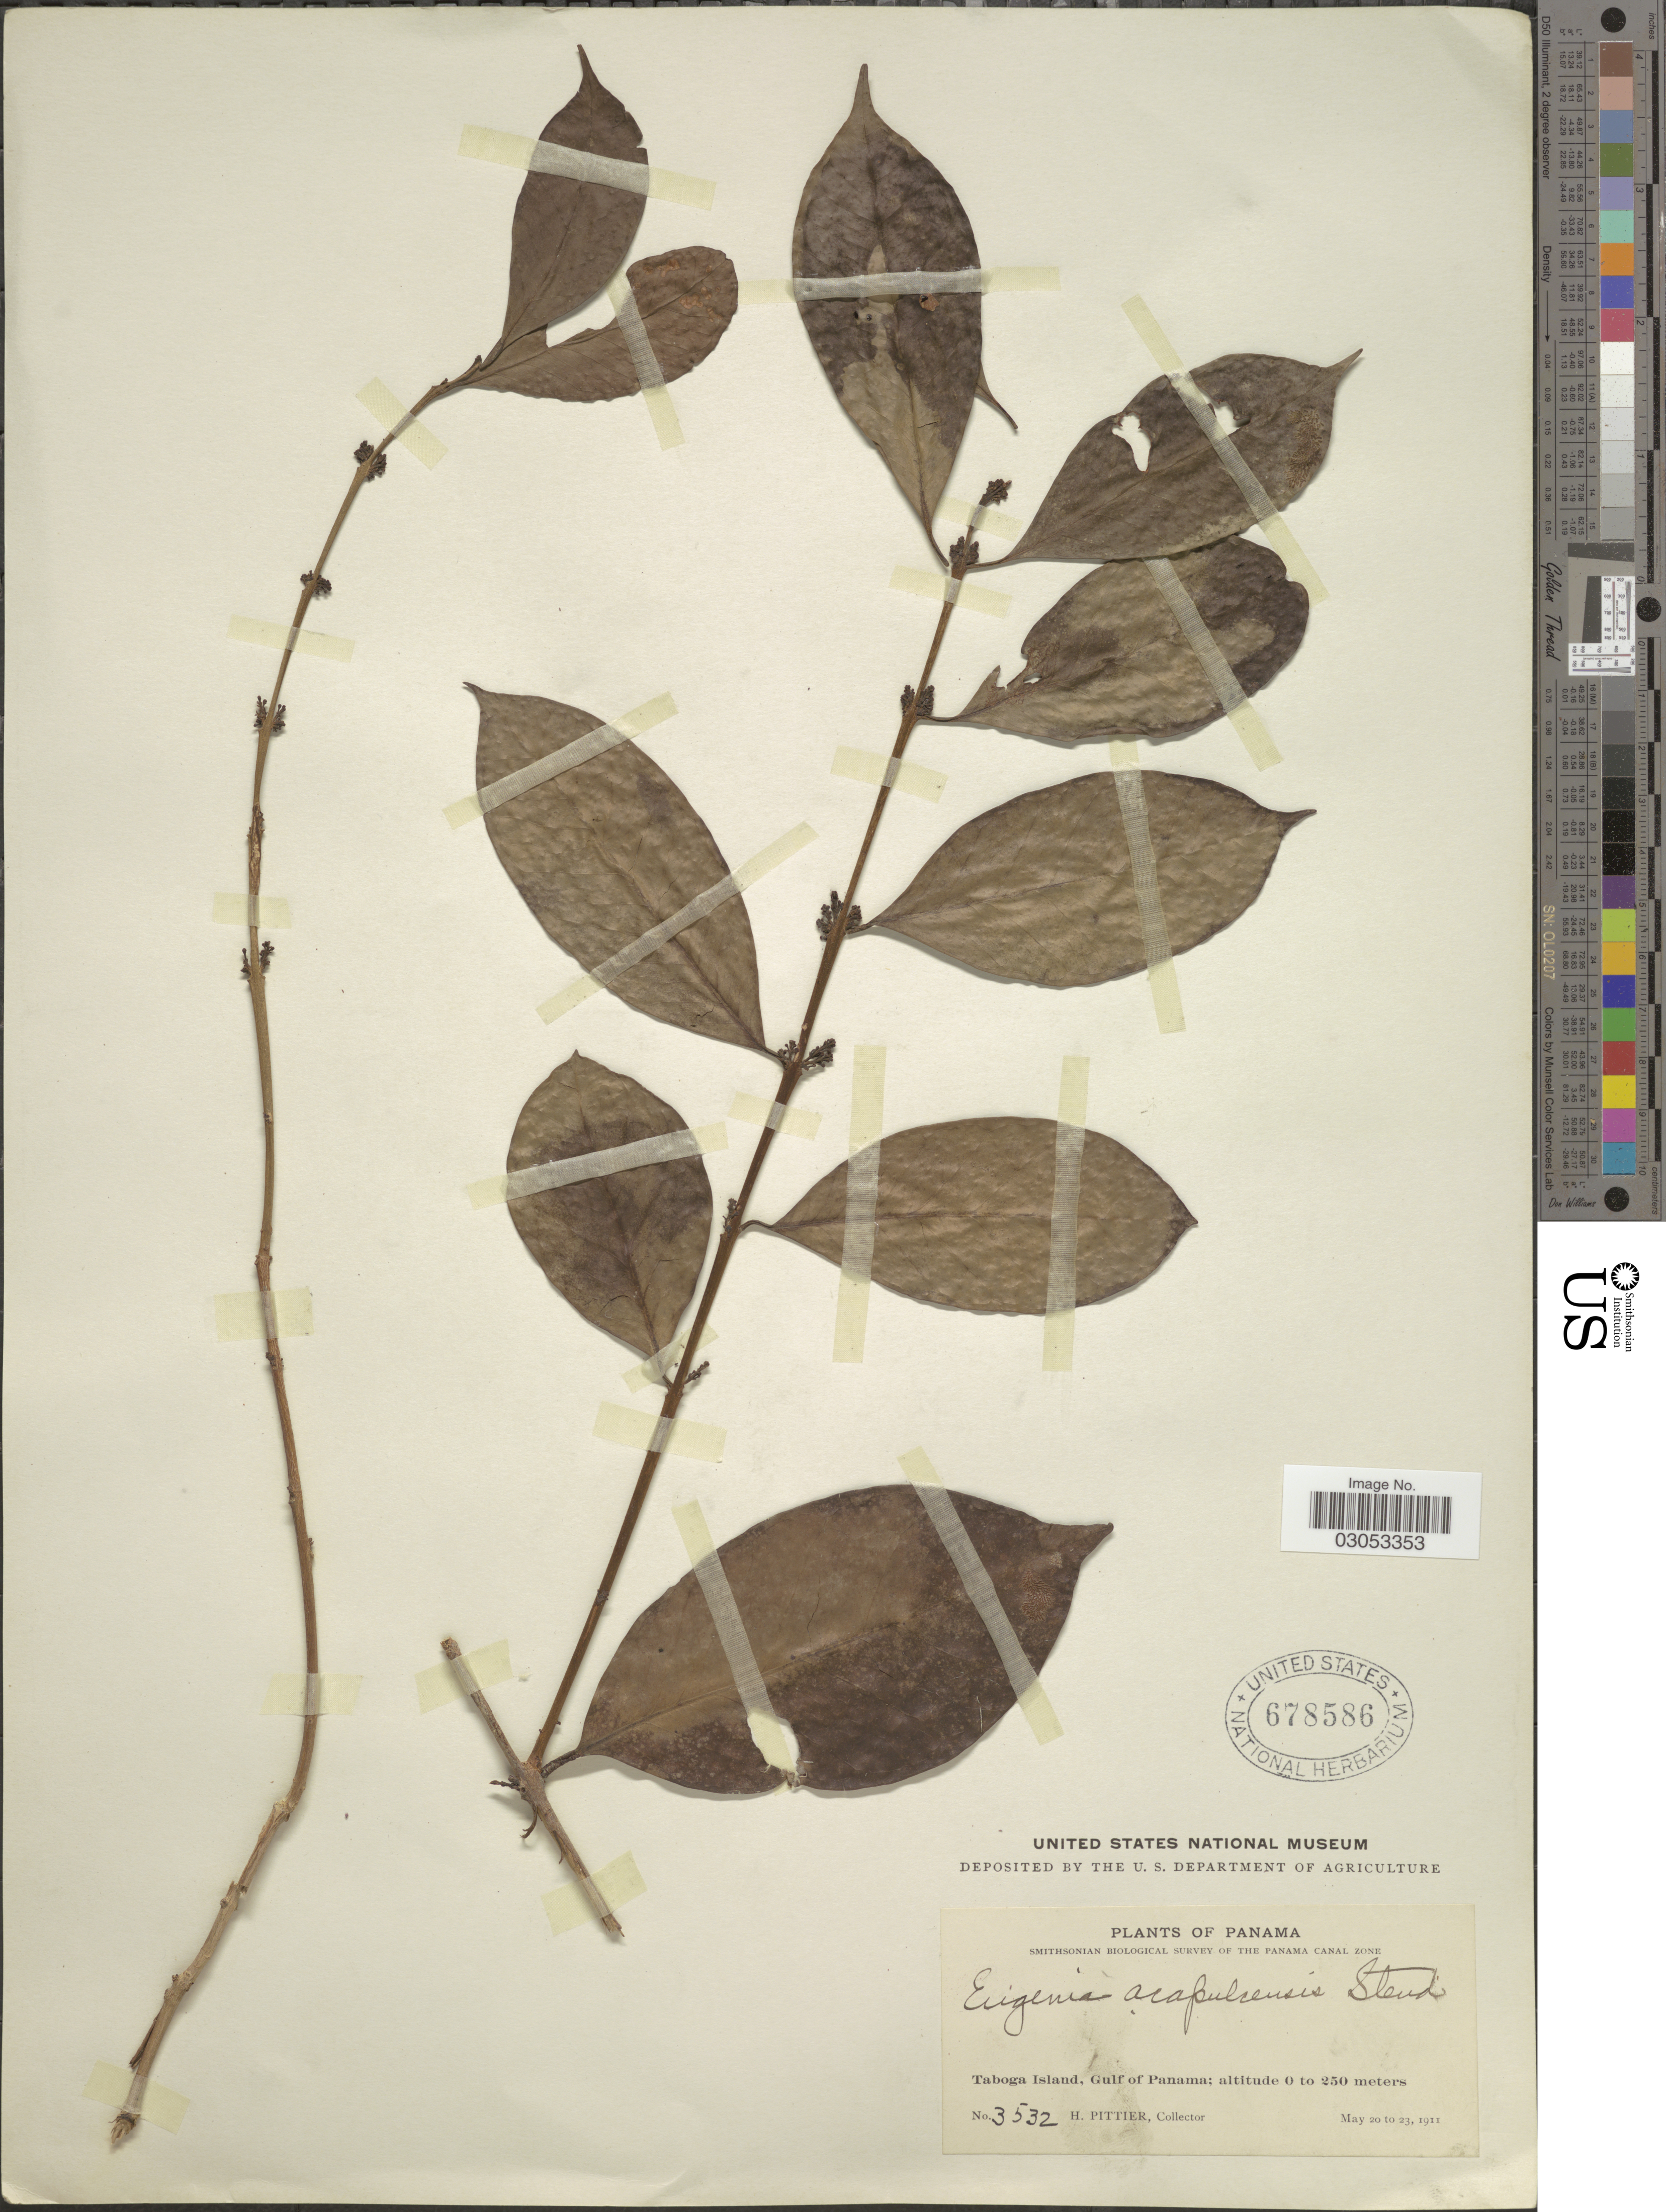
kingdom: Plantae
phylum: Tracheophyta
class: Magnoliopsida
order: Myrtales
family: Myrtaceae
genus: Eugenia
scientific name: Eugenia acapulcensis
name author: Steud.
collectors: H. F. Pittier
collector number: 3532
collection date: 1911-05-20/1911-05-23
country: Panama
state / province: Panamá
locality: Taboga Island, Gulf of Panama.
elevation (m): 0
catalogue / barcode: US 678586